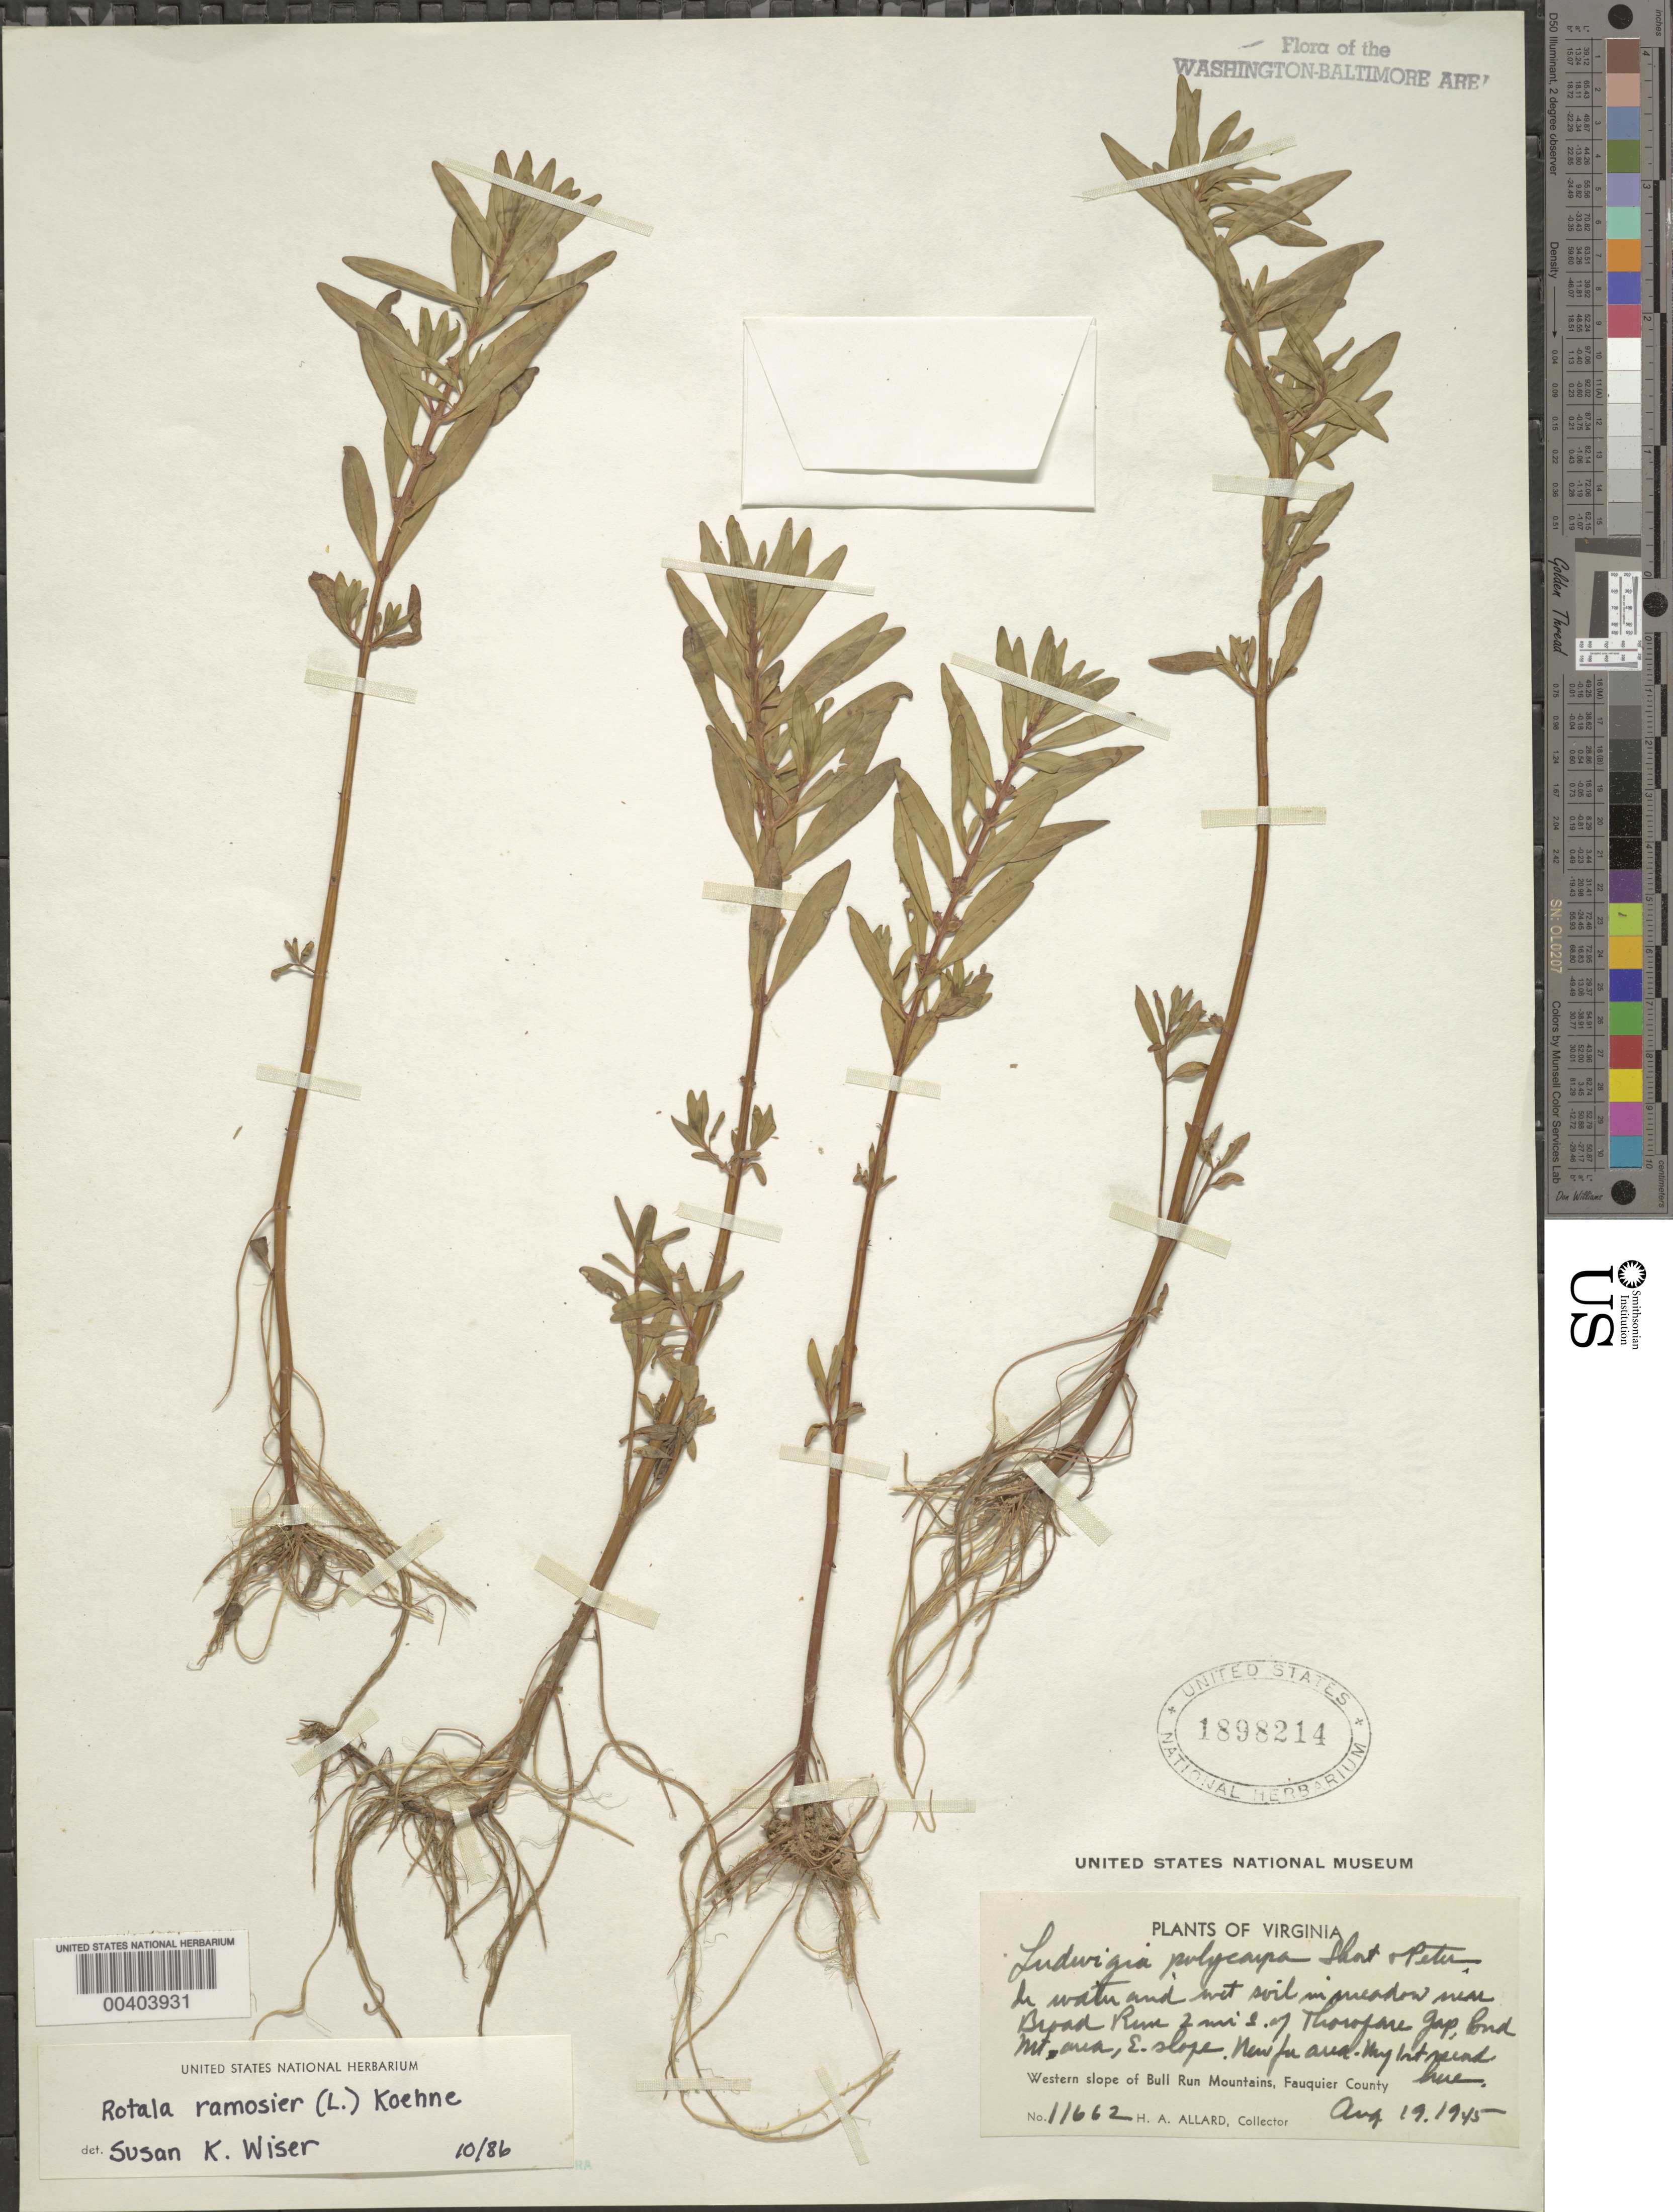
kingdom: Plantae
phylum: Tracheophyta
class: Magnoliopsida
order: Myrtales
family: Lythraceae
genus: Rotala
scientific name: Rotala ramosior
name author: (L.) Koehne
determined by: Wiser, S. K.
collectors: H. A. Allard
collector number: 11662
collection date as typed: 19 Aug 1945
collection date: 1945-08-19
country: United States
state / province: Virginia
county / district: Fauquier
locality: N Mountains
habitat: In water and wet soil in meadow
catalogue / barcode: US 1898214